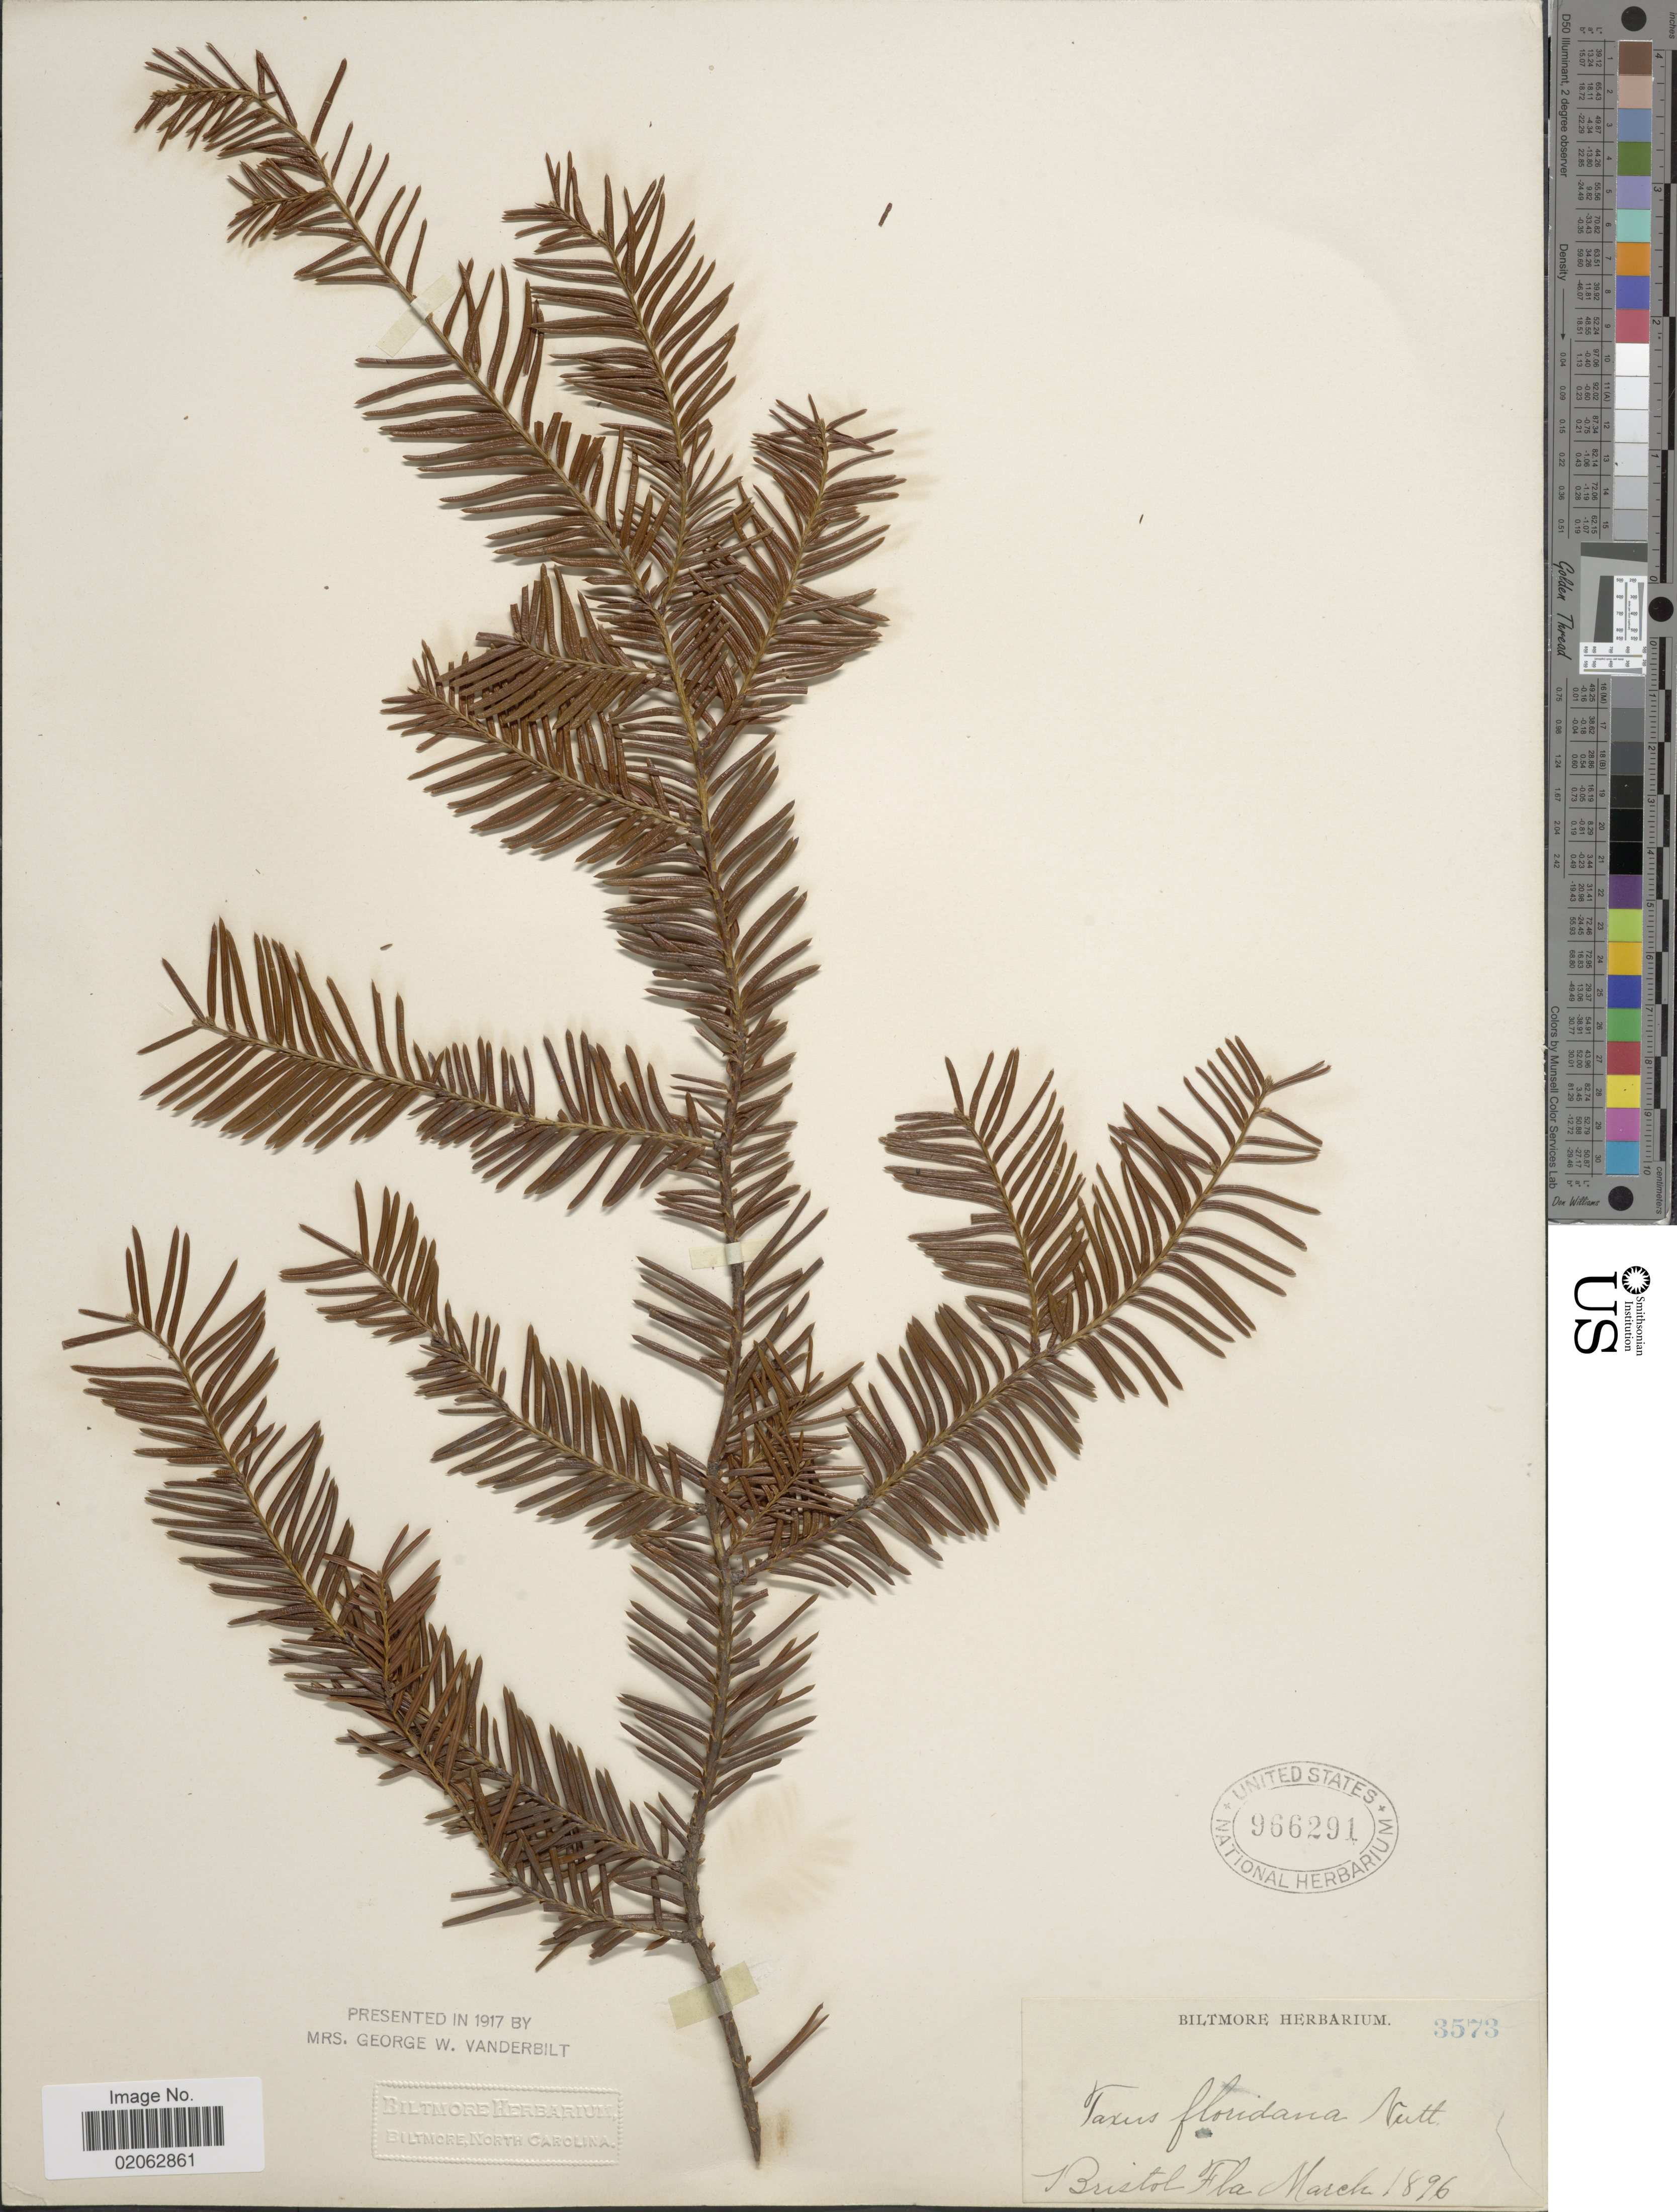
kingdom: Plantae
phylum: Tracheophyta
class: Pinopsida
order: Pinales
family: Taxaceae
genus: Taxus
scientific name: Taxus floridana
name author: Nutt. ex Chapm.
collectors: ex herb. Biltmore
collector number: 3573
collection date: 1896-03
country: United States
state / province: Florida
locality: Bristol.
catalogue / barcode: US 966291